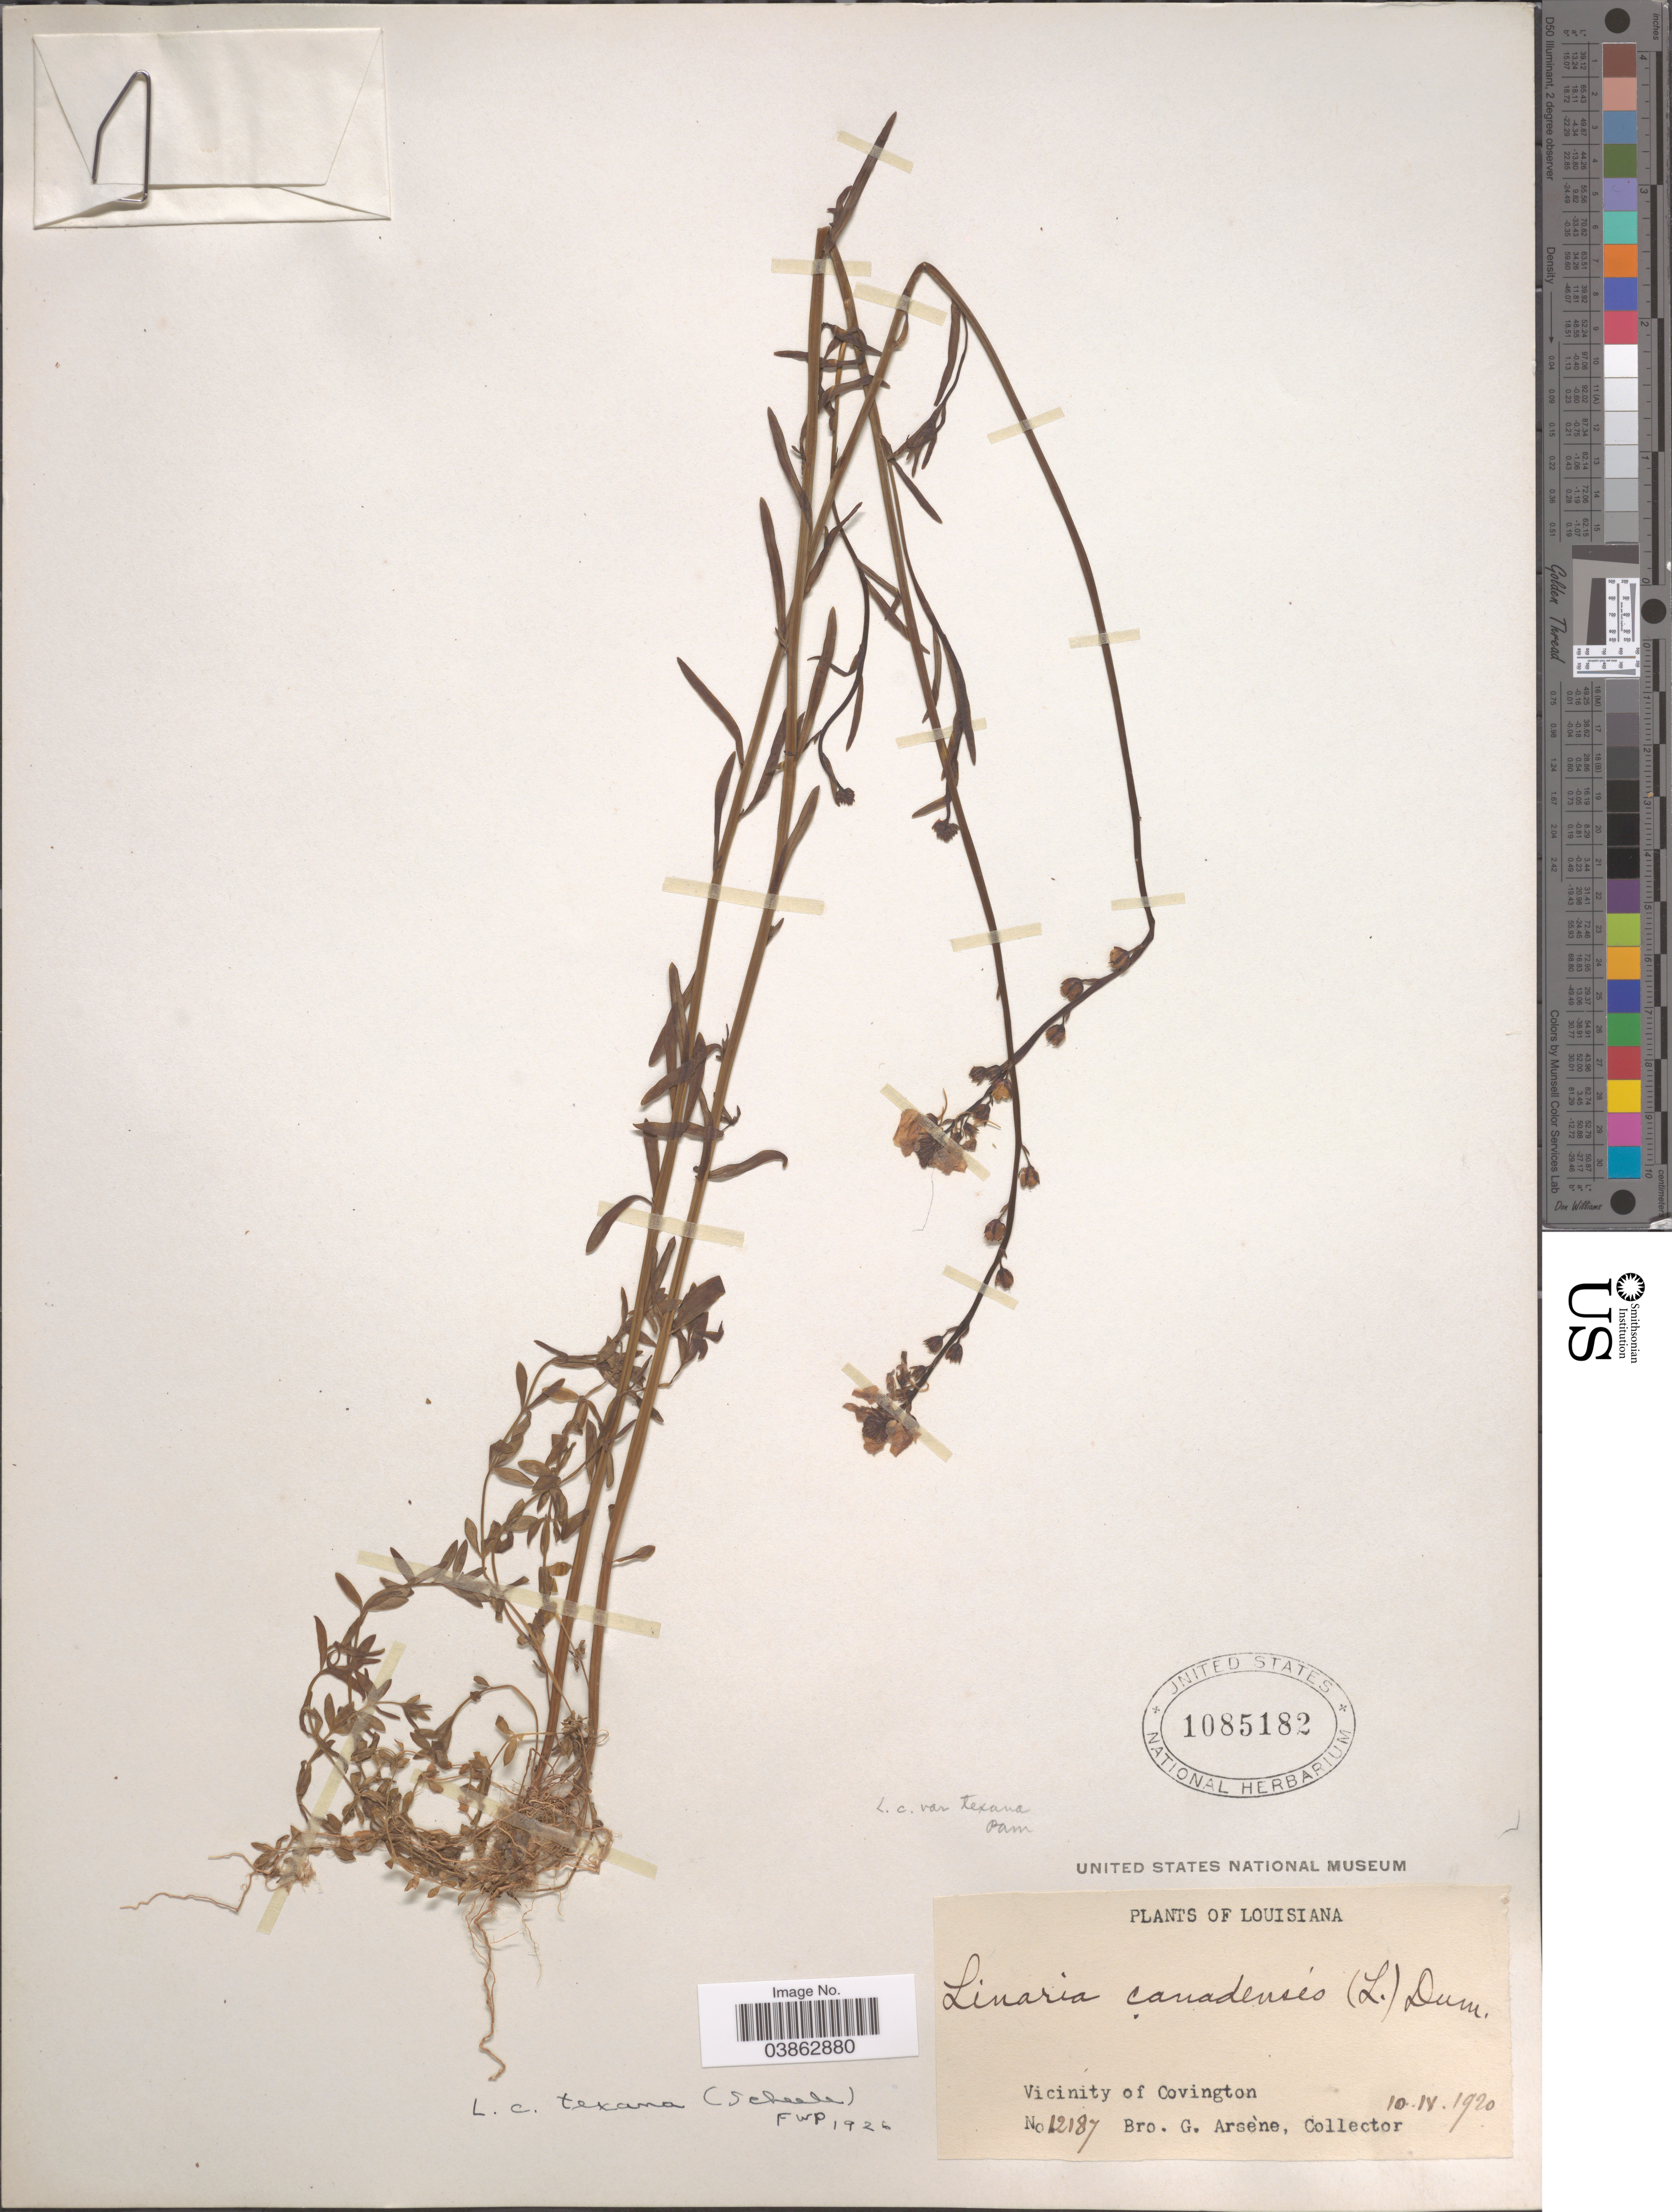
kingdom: Plantae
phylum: Tracheophyta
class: Magnoliopsida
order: Lamiales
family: Plantaginaceae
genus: Linaria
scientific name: Linaria texana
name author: Scheele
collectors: Bro. G. Arsène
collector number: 12187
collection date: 1920-04-10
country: United States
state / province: Louisiana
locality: Vicinity of Covington.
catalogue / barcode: US 1085182